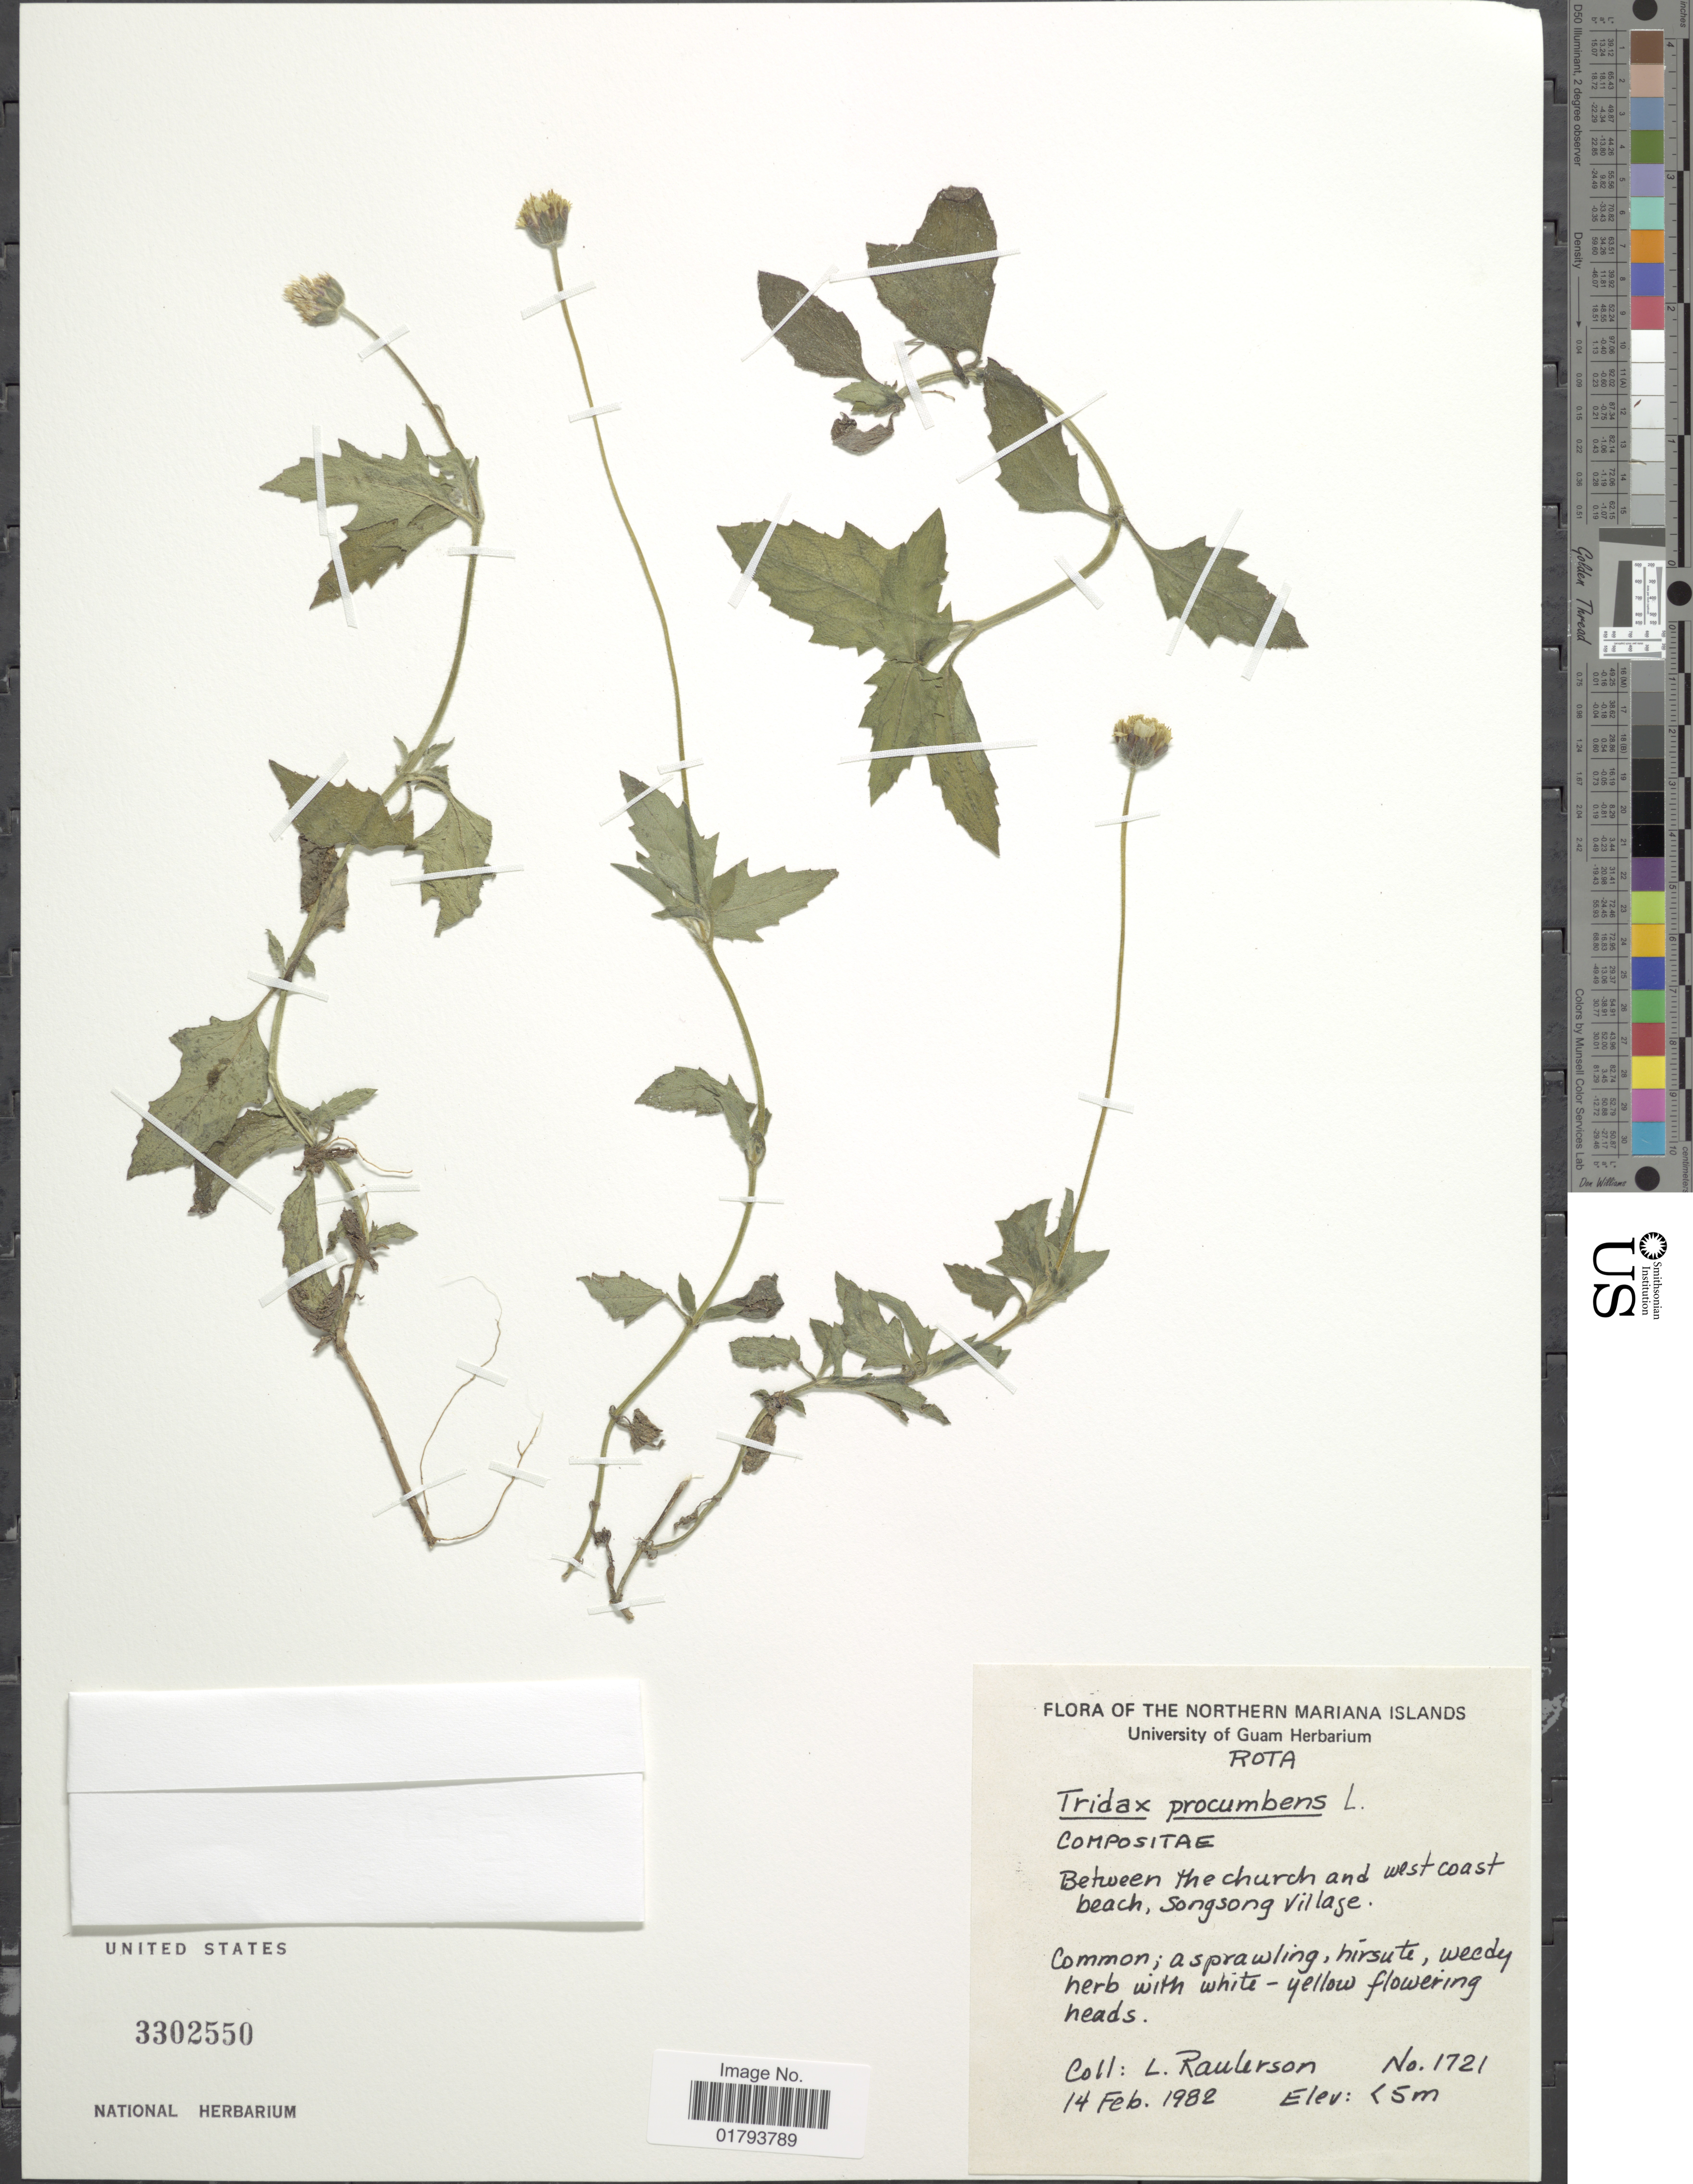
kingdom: Plantae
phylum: Tracheophyta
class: Magnoliopsida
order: Asterales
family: Asteraceae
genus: Tridax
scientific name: Tridax procumbens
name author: L.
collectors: L. Raulerson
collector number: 1721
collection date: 1982-02-14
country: Northern Mariana Islands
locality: Between the church and west coast beach, Songsong Village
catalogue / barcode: US 3302550